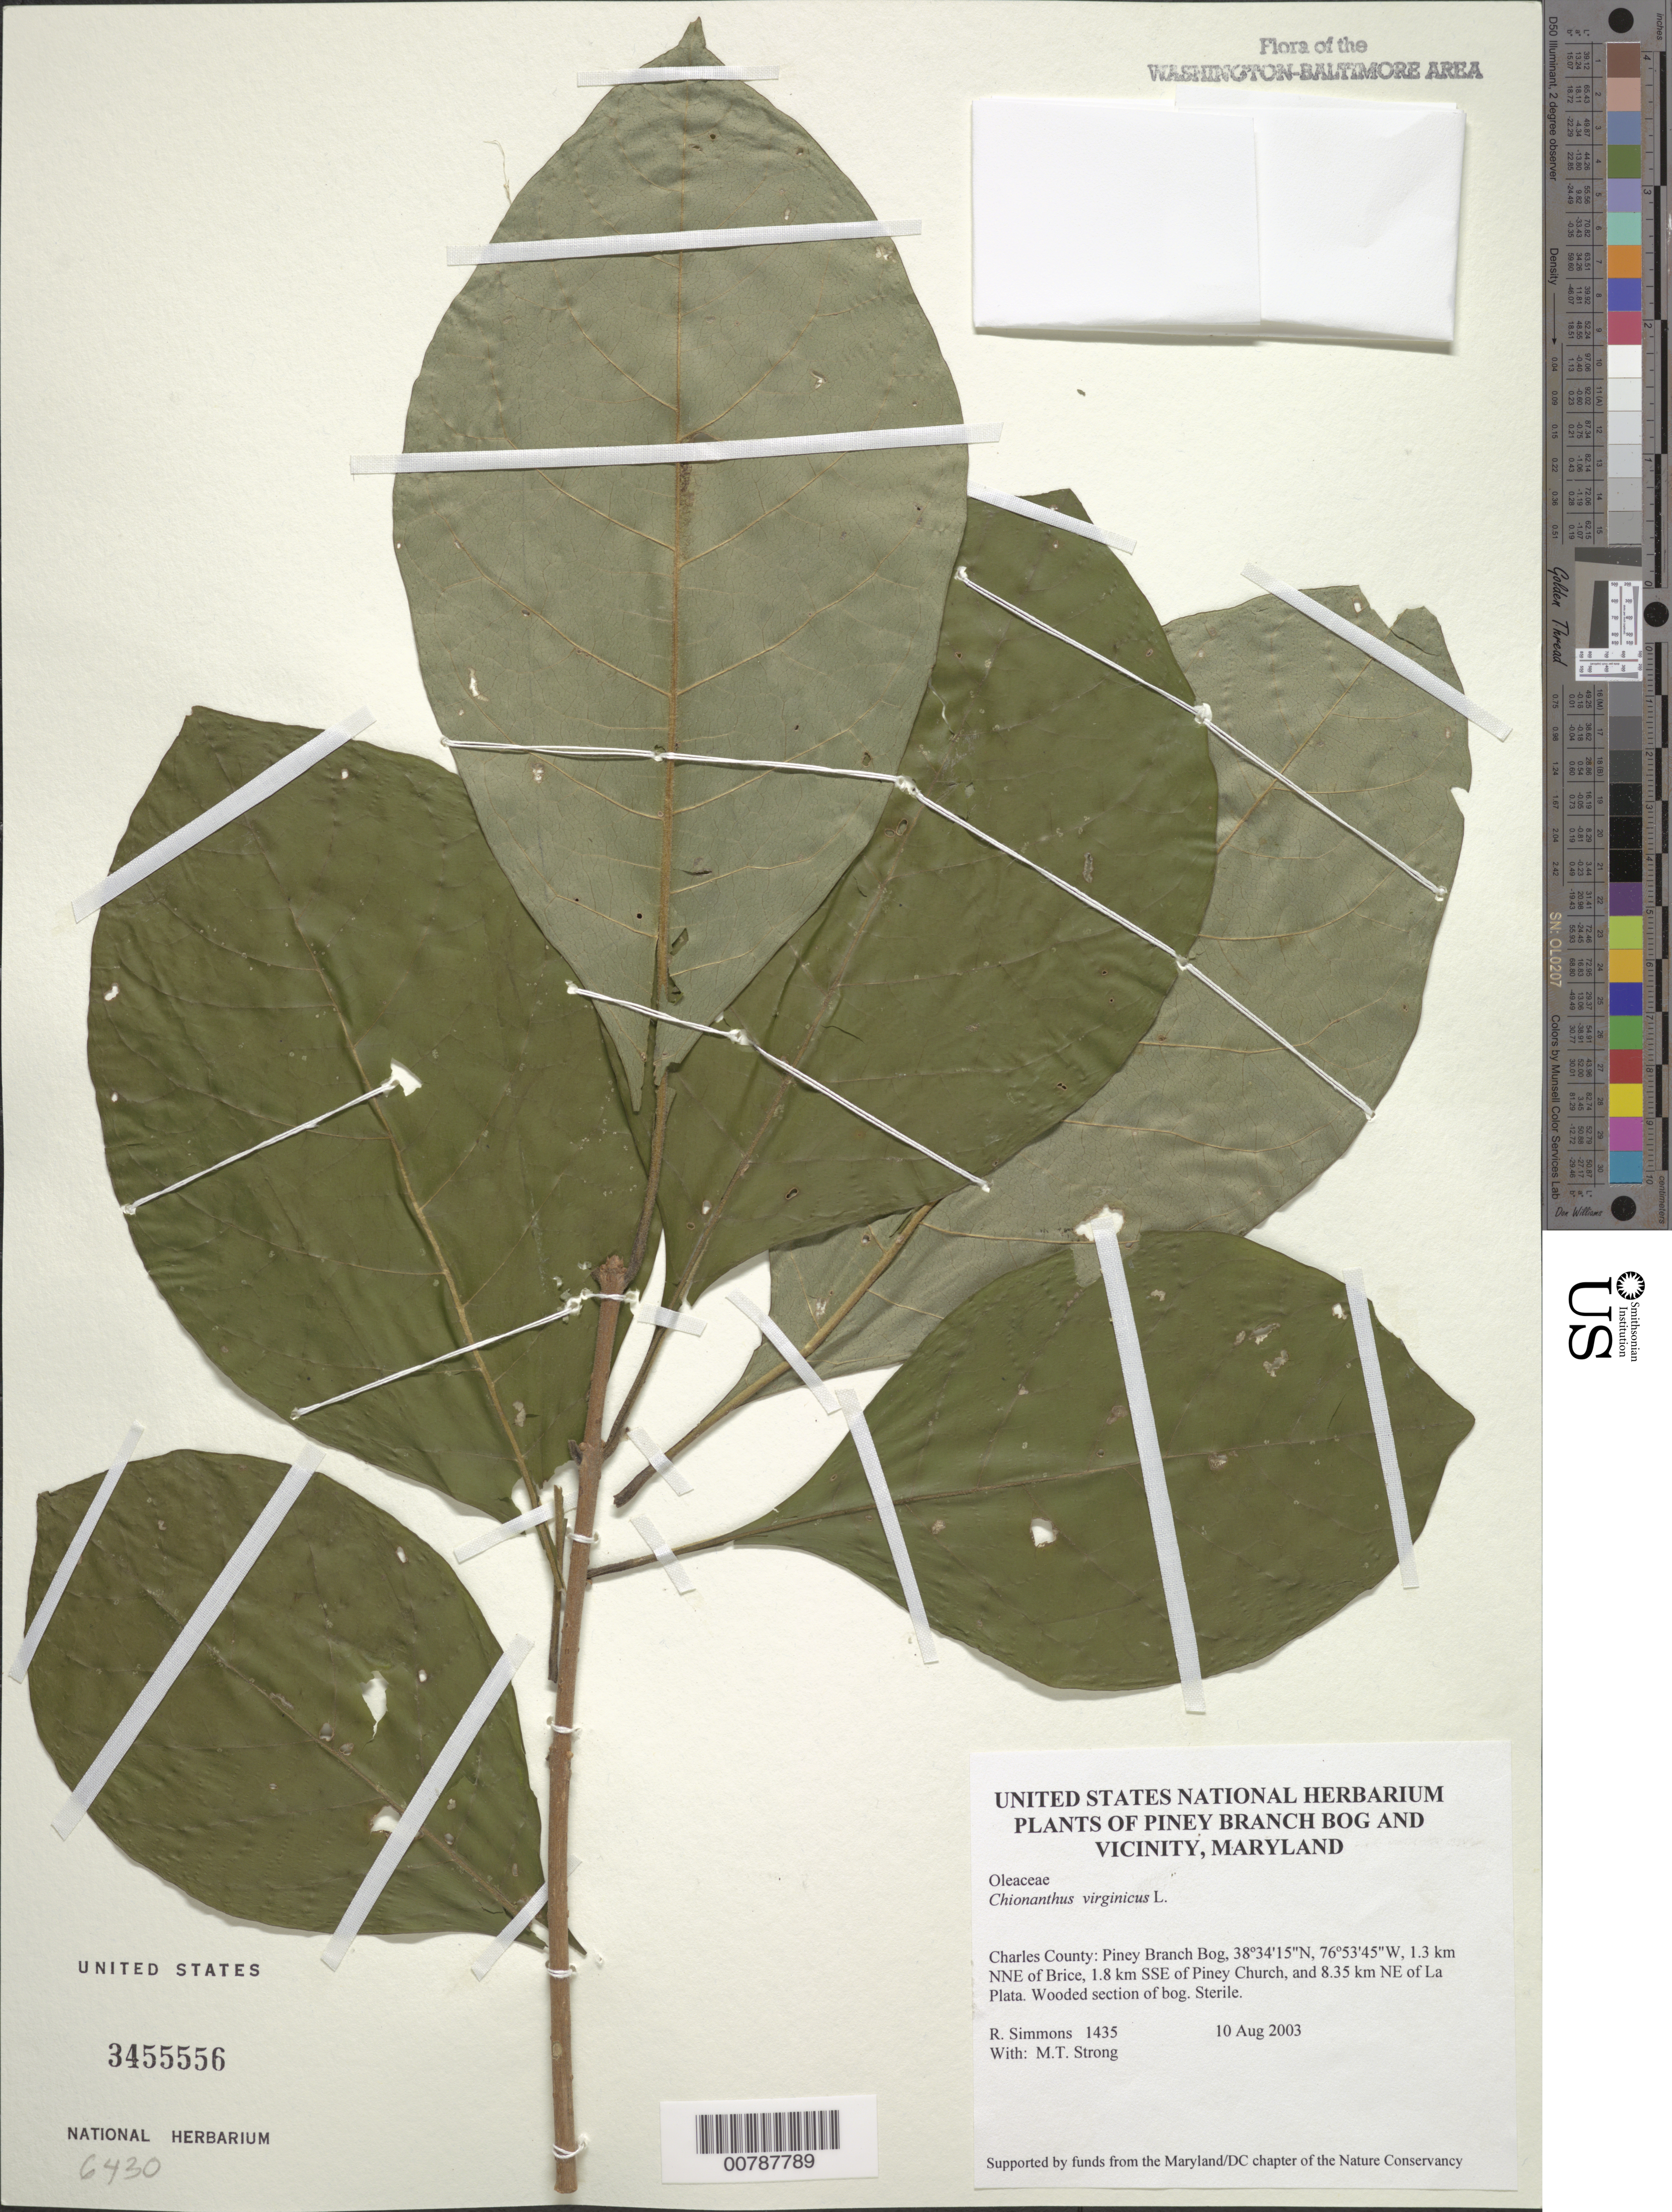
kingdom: Plantae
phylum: Tracheophyta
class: Magnoliopsida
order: Lamiales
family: Oleaceae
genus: Chionanthus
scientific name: Chionanthus virginicus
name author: L.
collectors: R. H. Simmons & M. T. Strong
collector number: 1435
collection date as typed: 10 August 2003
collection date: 2003-08-10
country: United States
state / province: Maryland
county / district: Charles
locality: Piney Branch Bog, 1.3 km NNE of Brice, 1.8 km SSE of Piney Church, and 8.35 km NE of La Plata.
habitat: Wooded section of bog.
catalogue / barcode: US 3455556